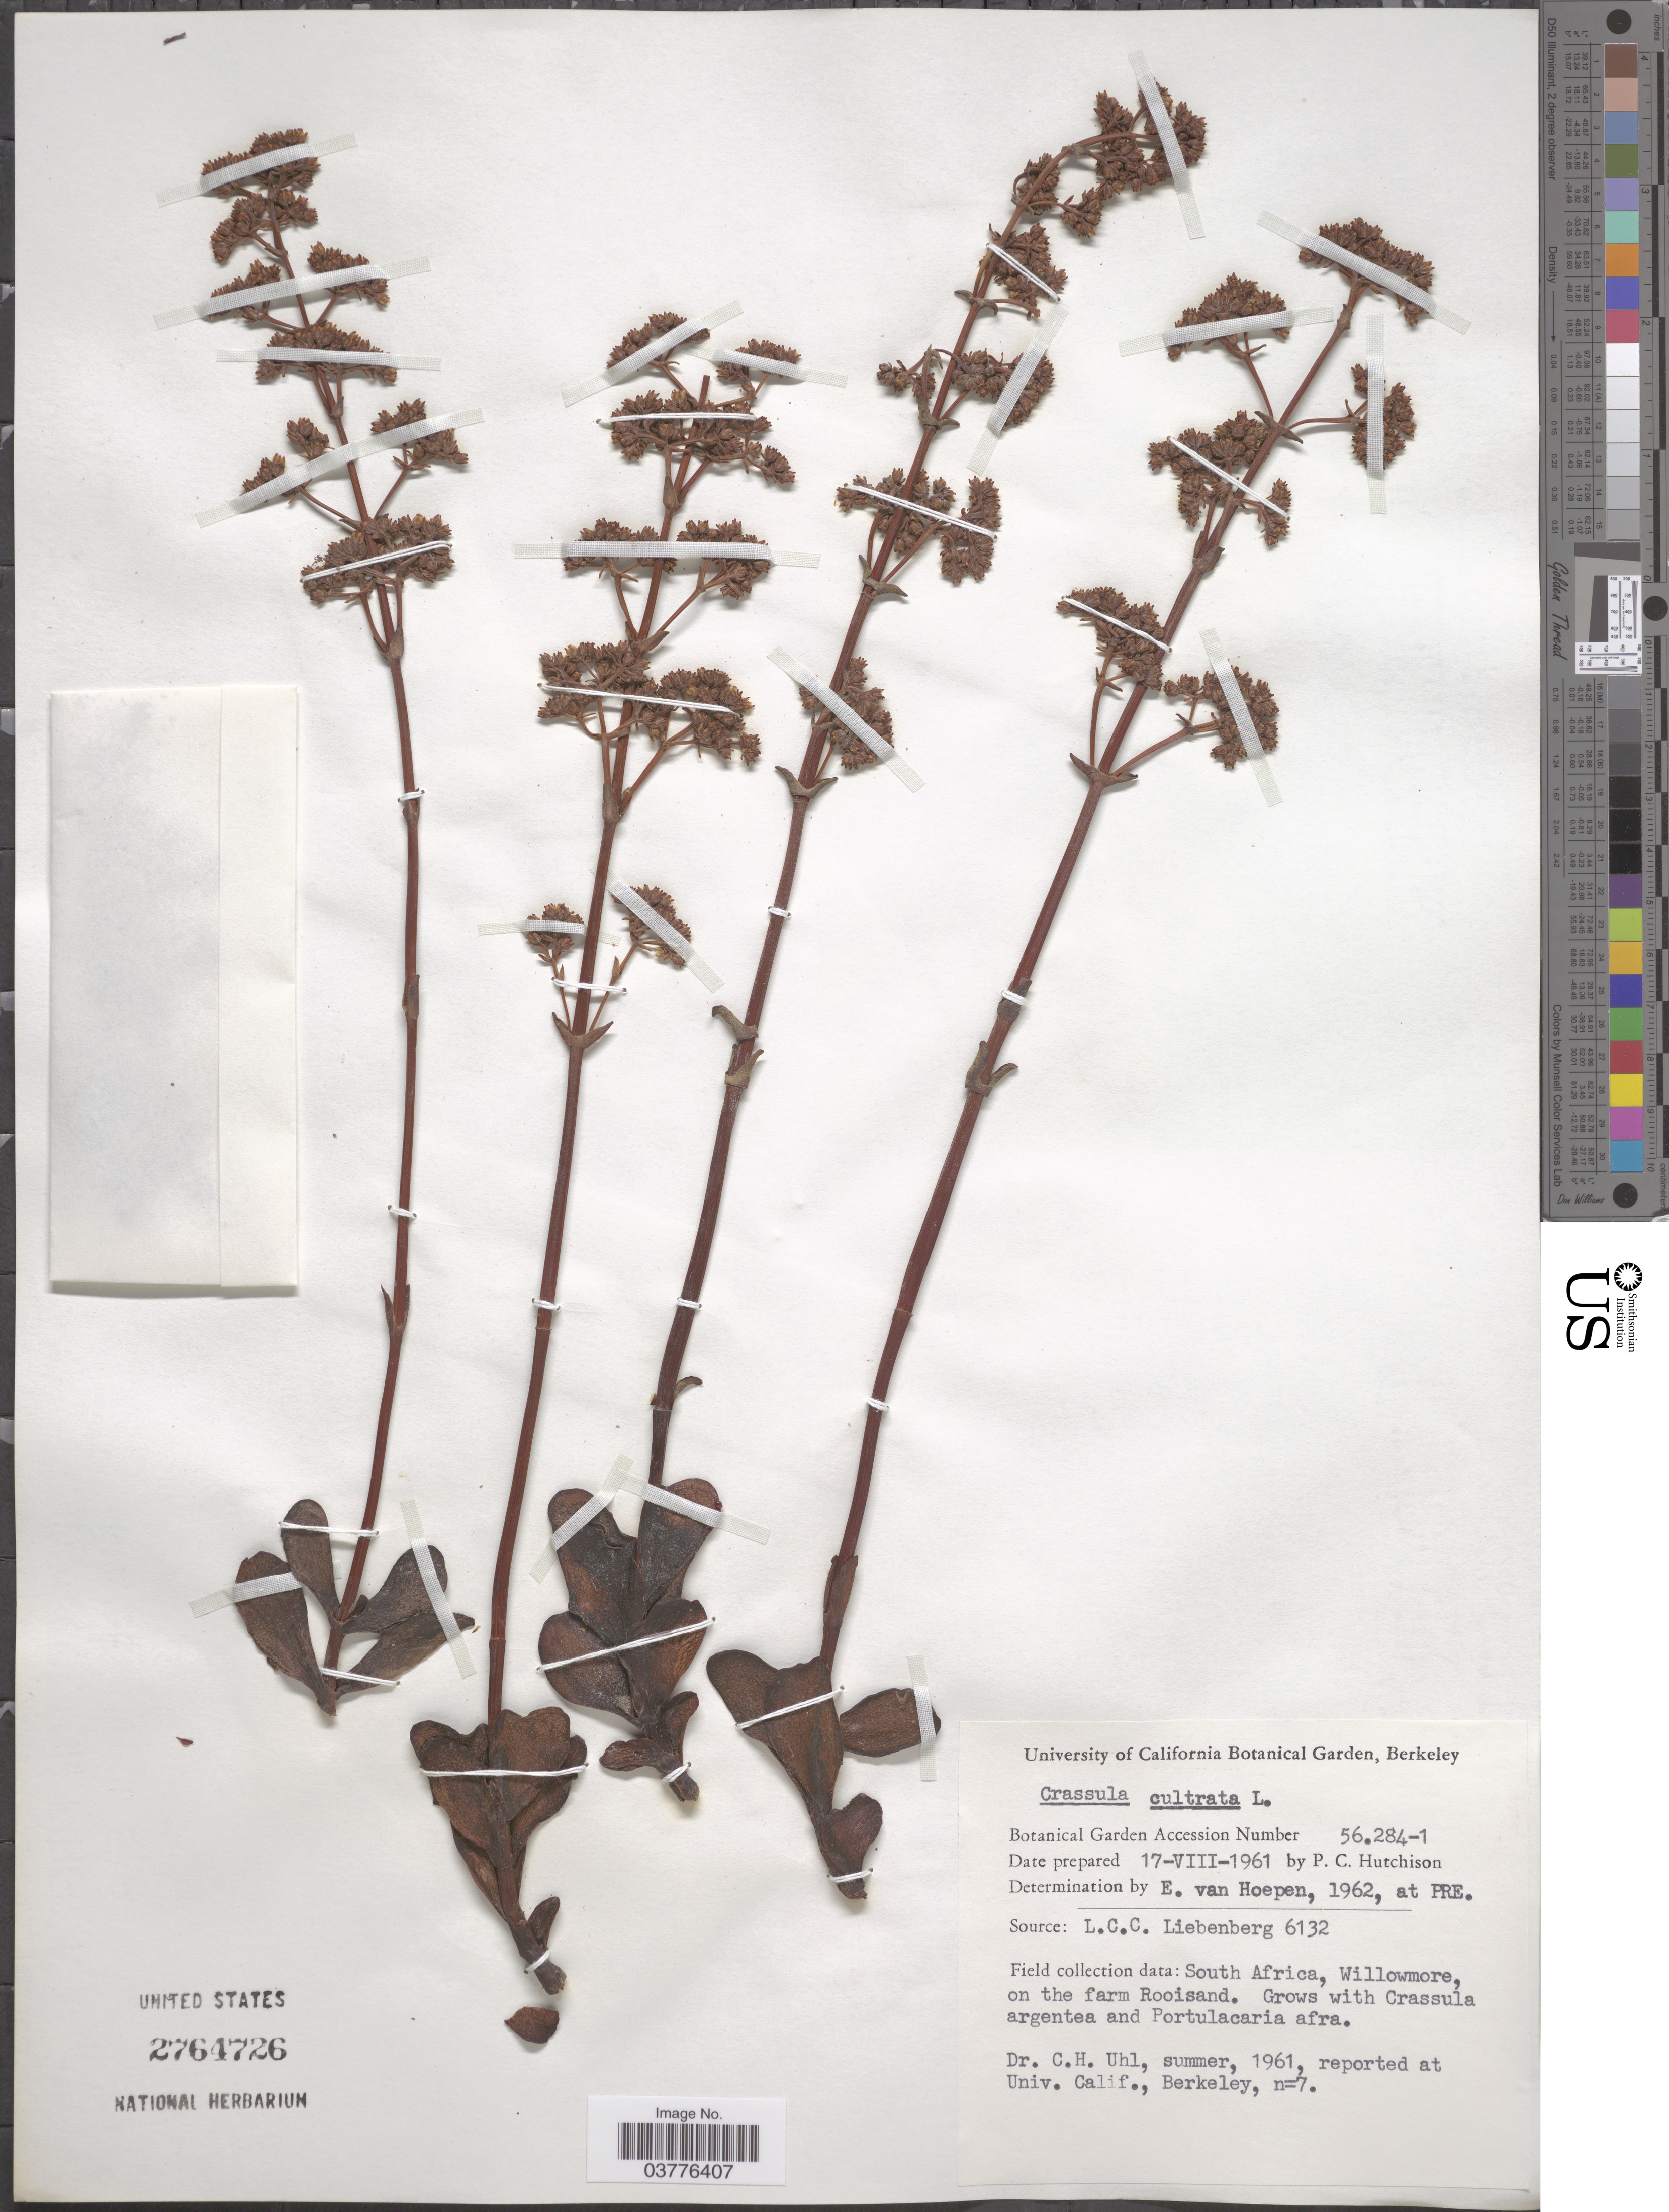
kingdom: Plantae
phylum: Tracheophyta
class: Magnoliopsida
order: Saxifragales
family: Crassulaceae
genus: Crassula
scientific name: Crassula cultrata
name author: L.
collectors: P. C. Hutchison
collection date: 1961-08-17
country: United States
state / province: California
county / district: Alameda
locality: University of California Botanical Garden, Berkeley.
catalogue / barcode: US 2764726